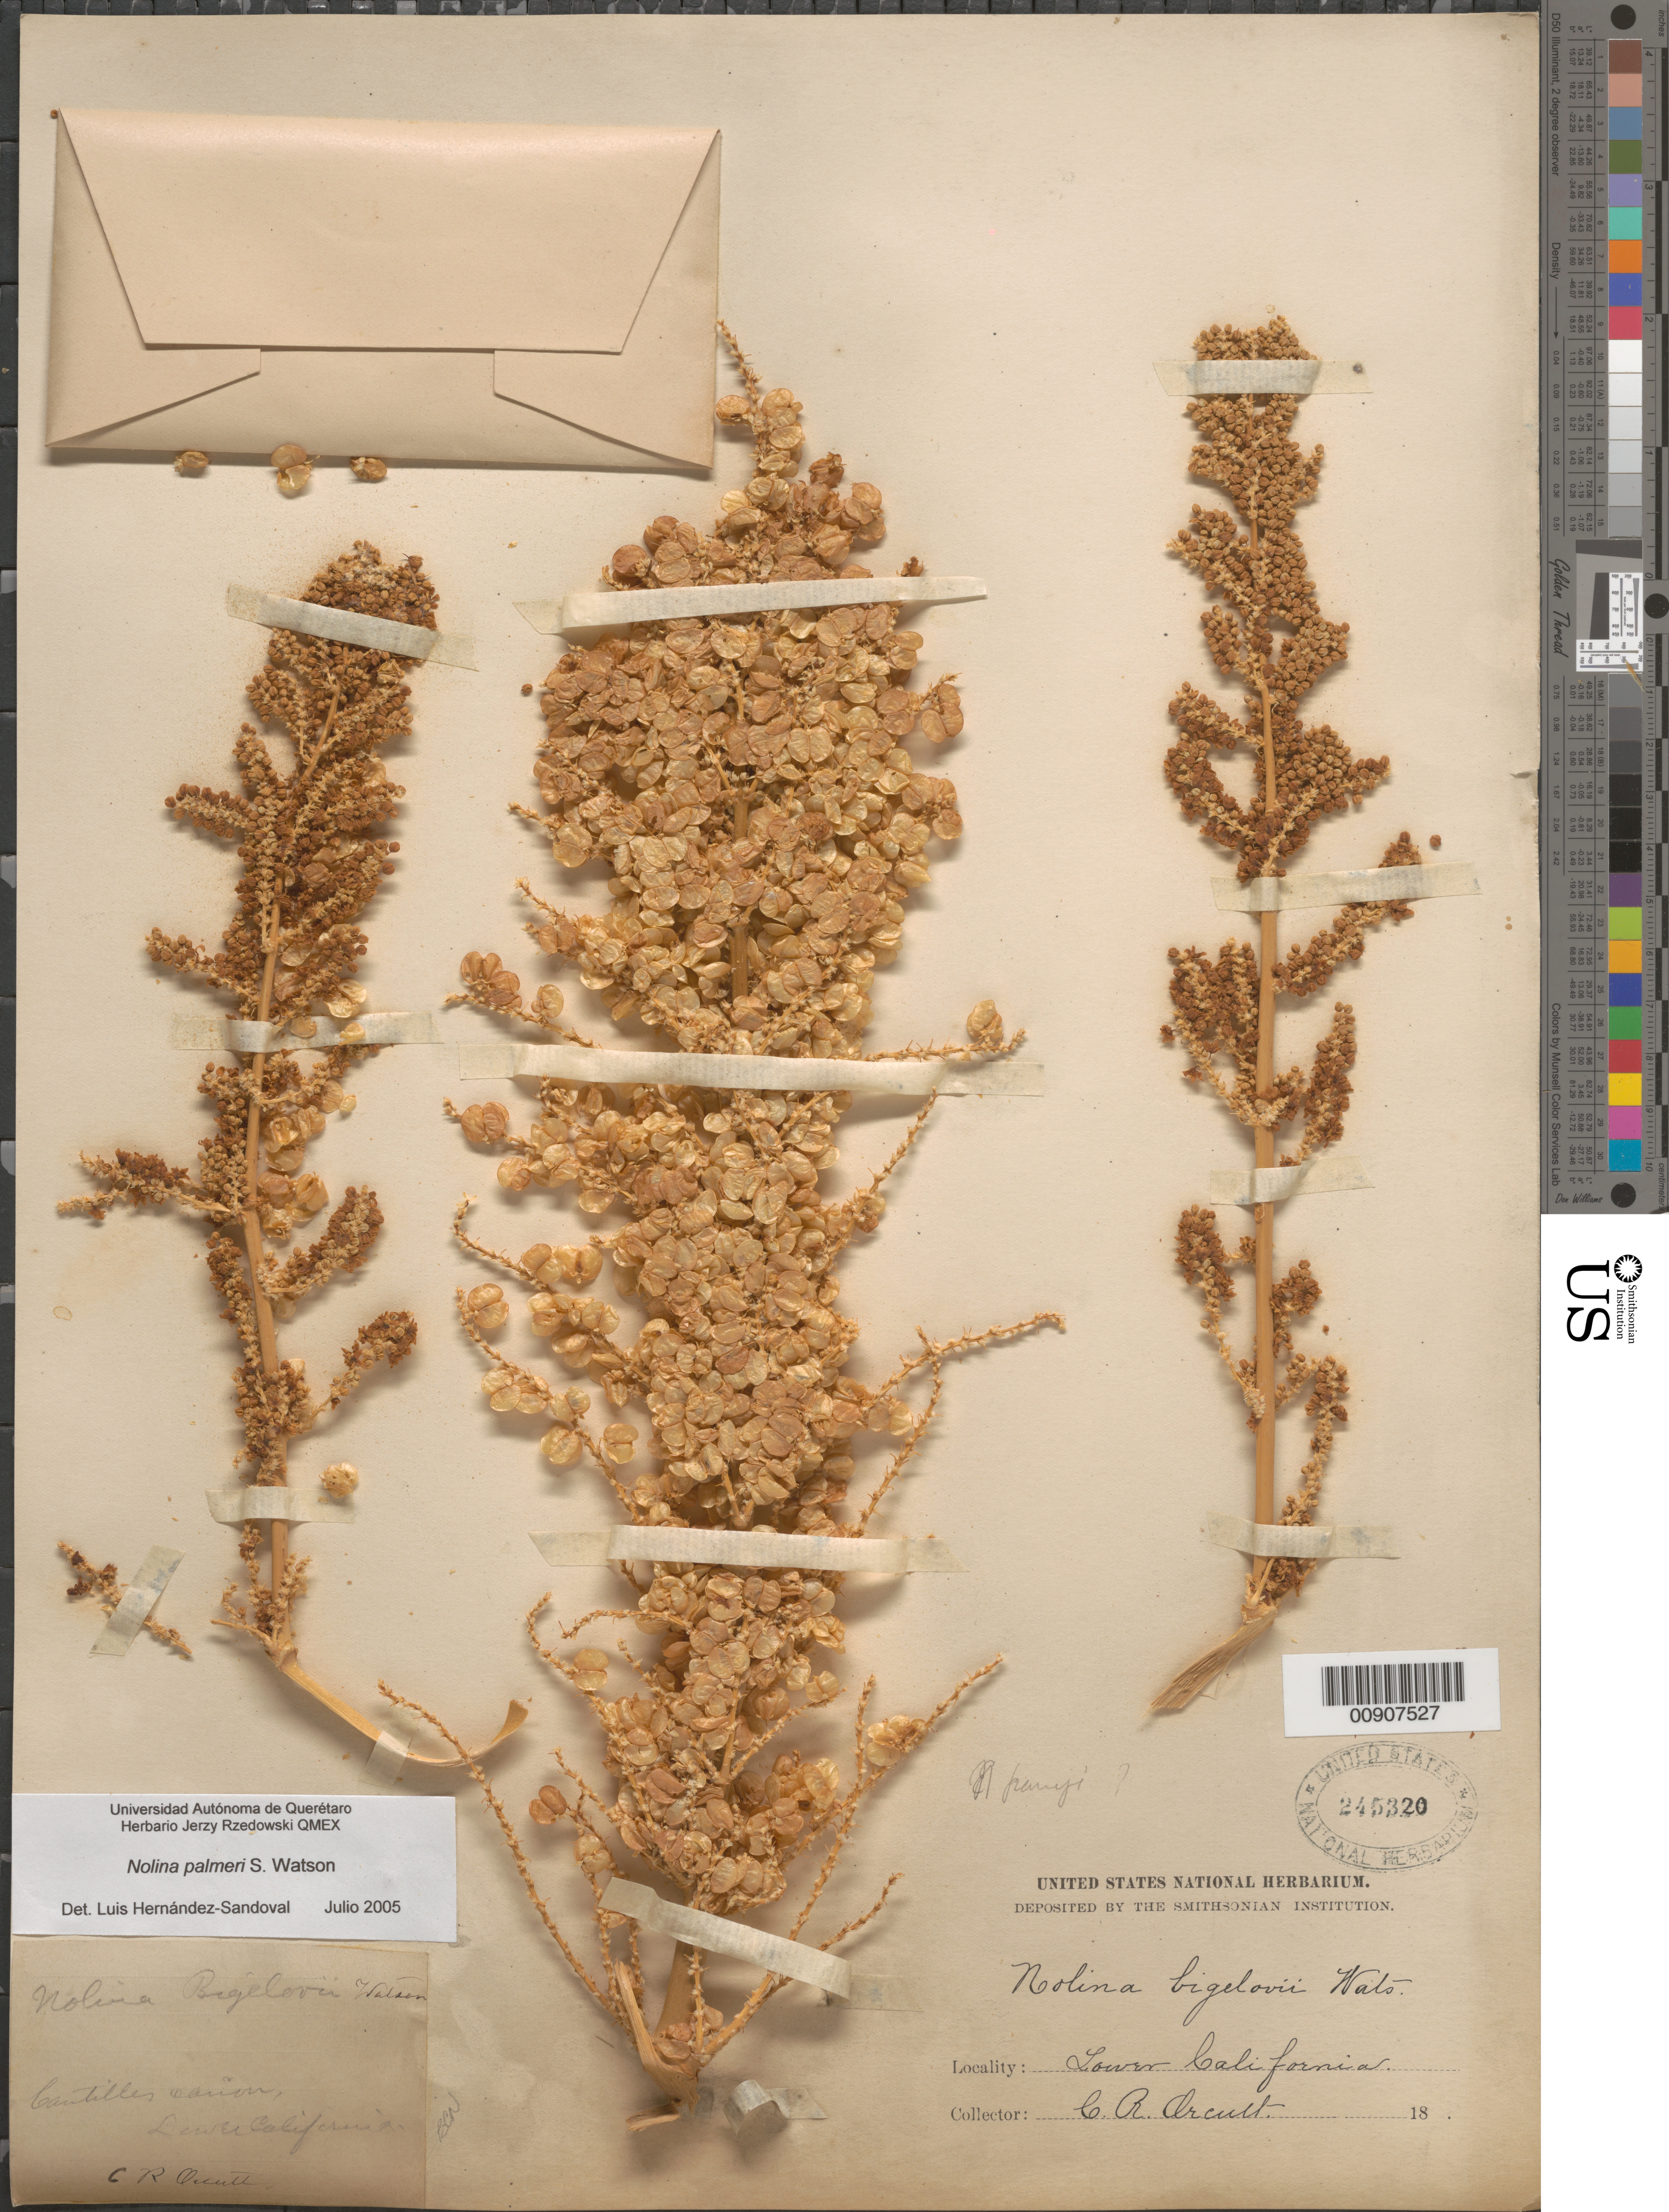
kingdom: Plantae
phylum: Tracheophyta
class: Liliopsida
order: Asparagales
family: Asparagaceae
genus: Nolina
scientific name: Nolina palmeri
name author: S. Watson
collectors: C. R. Orcutt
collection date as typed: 18--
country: Mexico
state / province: Baja California Norte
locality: Cantilles cañon, Northern Lower California.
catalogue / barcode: US 245320